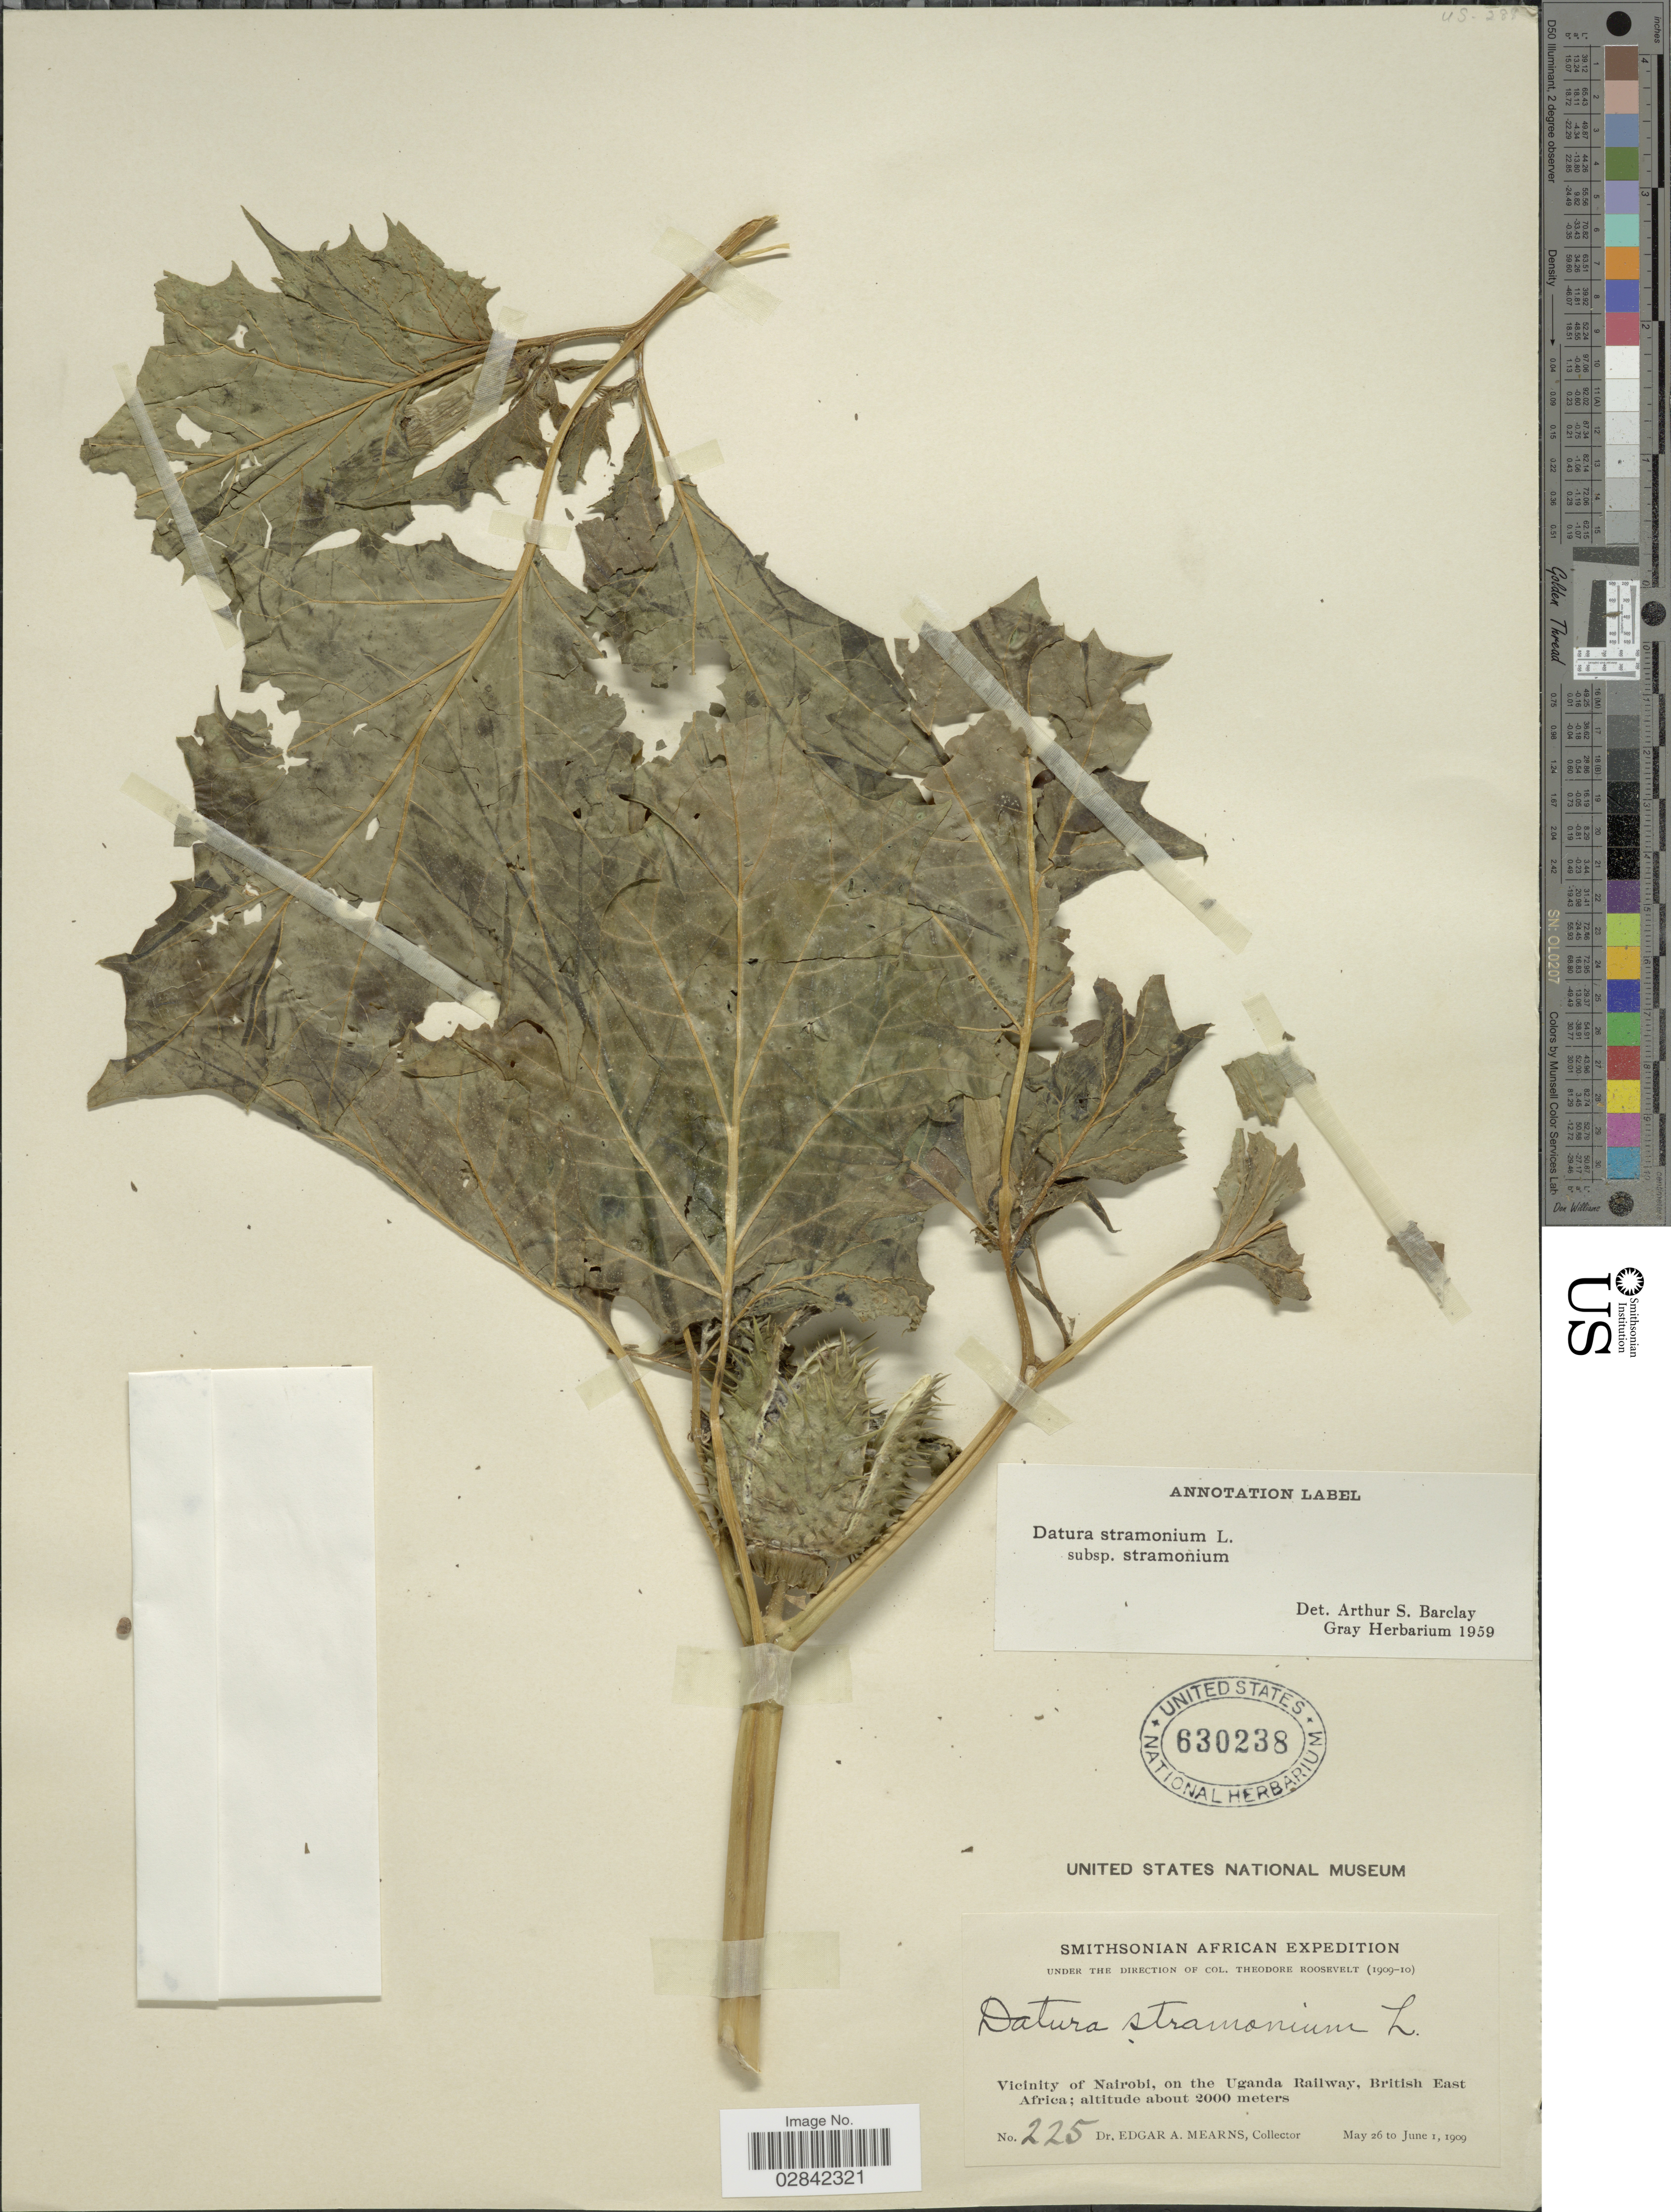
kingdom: Plantae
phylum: Tracheophyta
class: Magnoliopsida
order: Solanales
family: Solanaceae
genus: Datura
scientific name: Datura stramonium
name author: L.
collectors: E. A. Mearns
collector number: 225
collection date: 1909-05-26/1909-06-01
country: Kenya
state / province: Nairobi Area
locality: Vicinity of Nairobi, on the Uganda Railway, British East Africa.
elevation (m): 2000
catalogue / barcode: US 630238